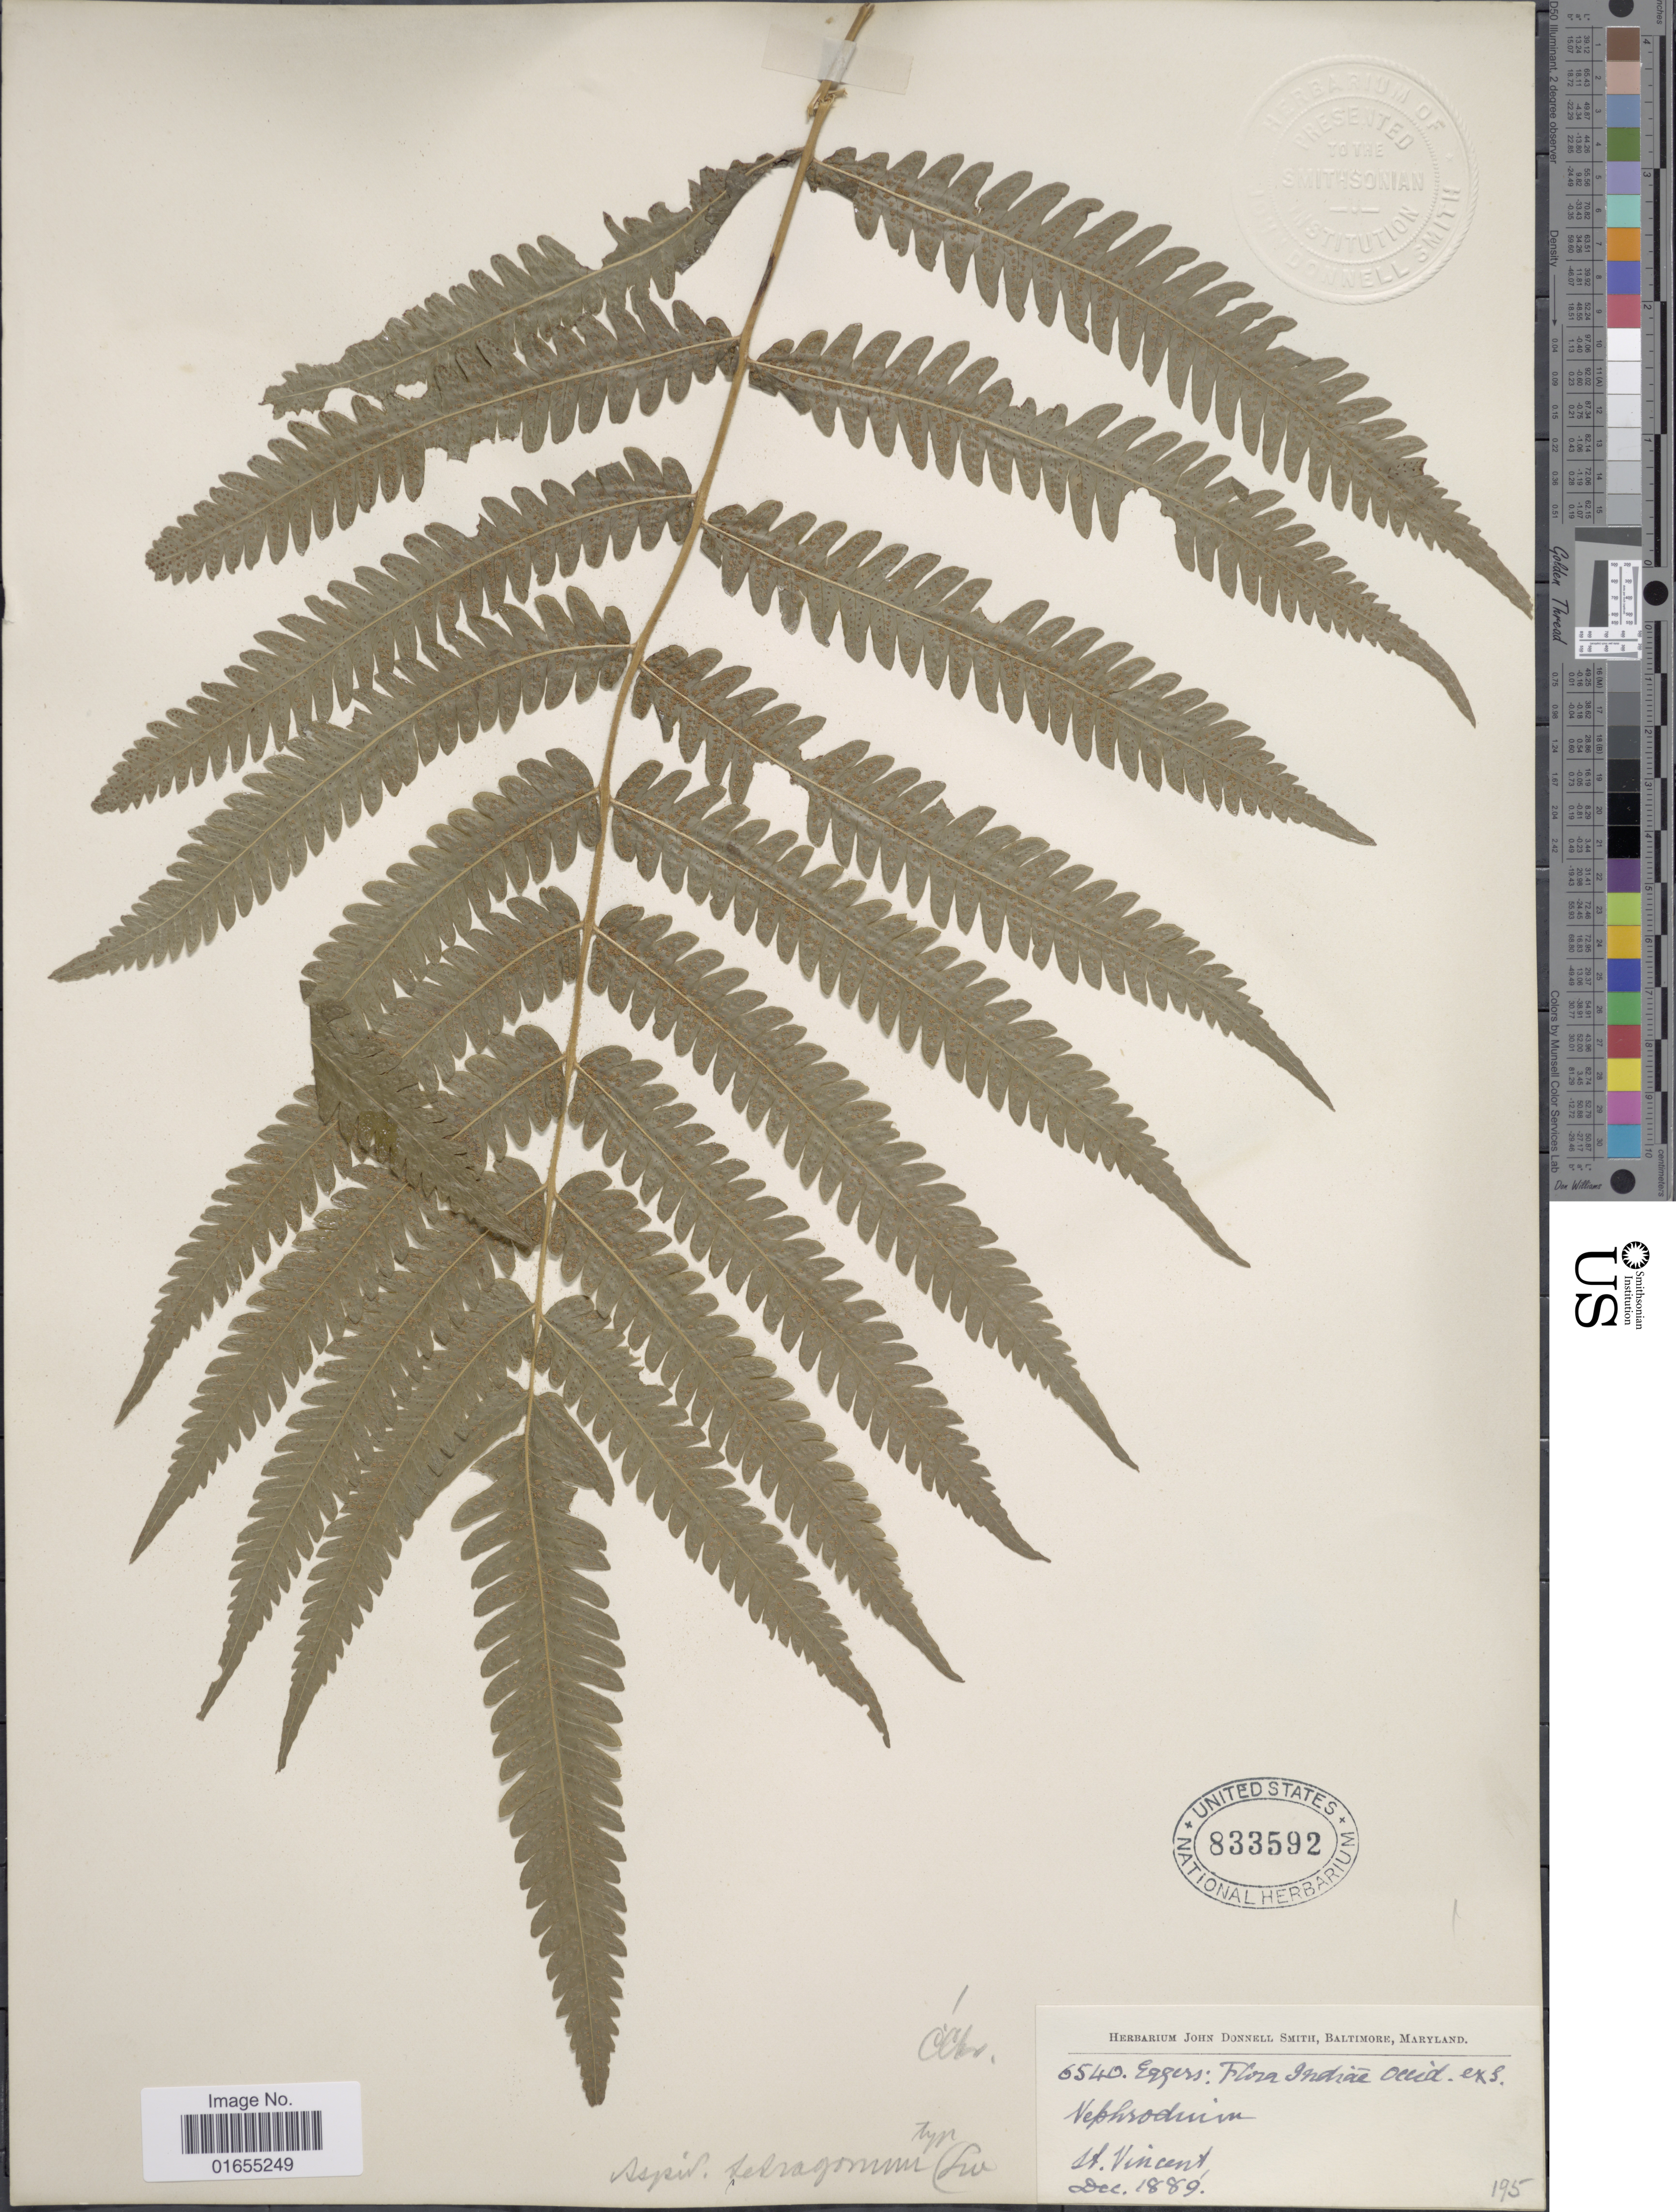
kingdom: Plantae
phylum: Tracheophyta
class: Polypodiopsida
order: Polypodiales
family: Thelypteridaceae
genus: Goniopteris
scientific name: Goniopteris tetragona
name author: (C. Presl) Sw.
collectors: -. Eggers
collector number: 6540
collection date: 1889-12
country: St. Vincent - Grenadines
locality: St. Vincent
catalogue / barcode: US 833592